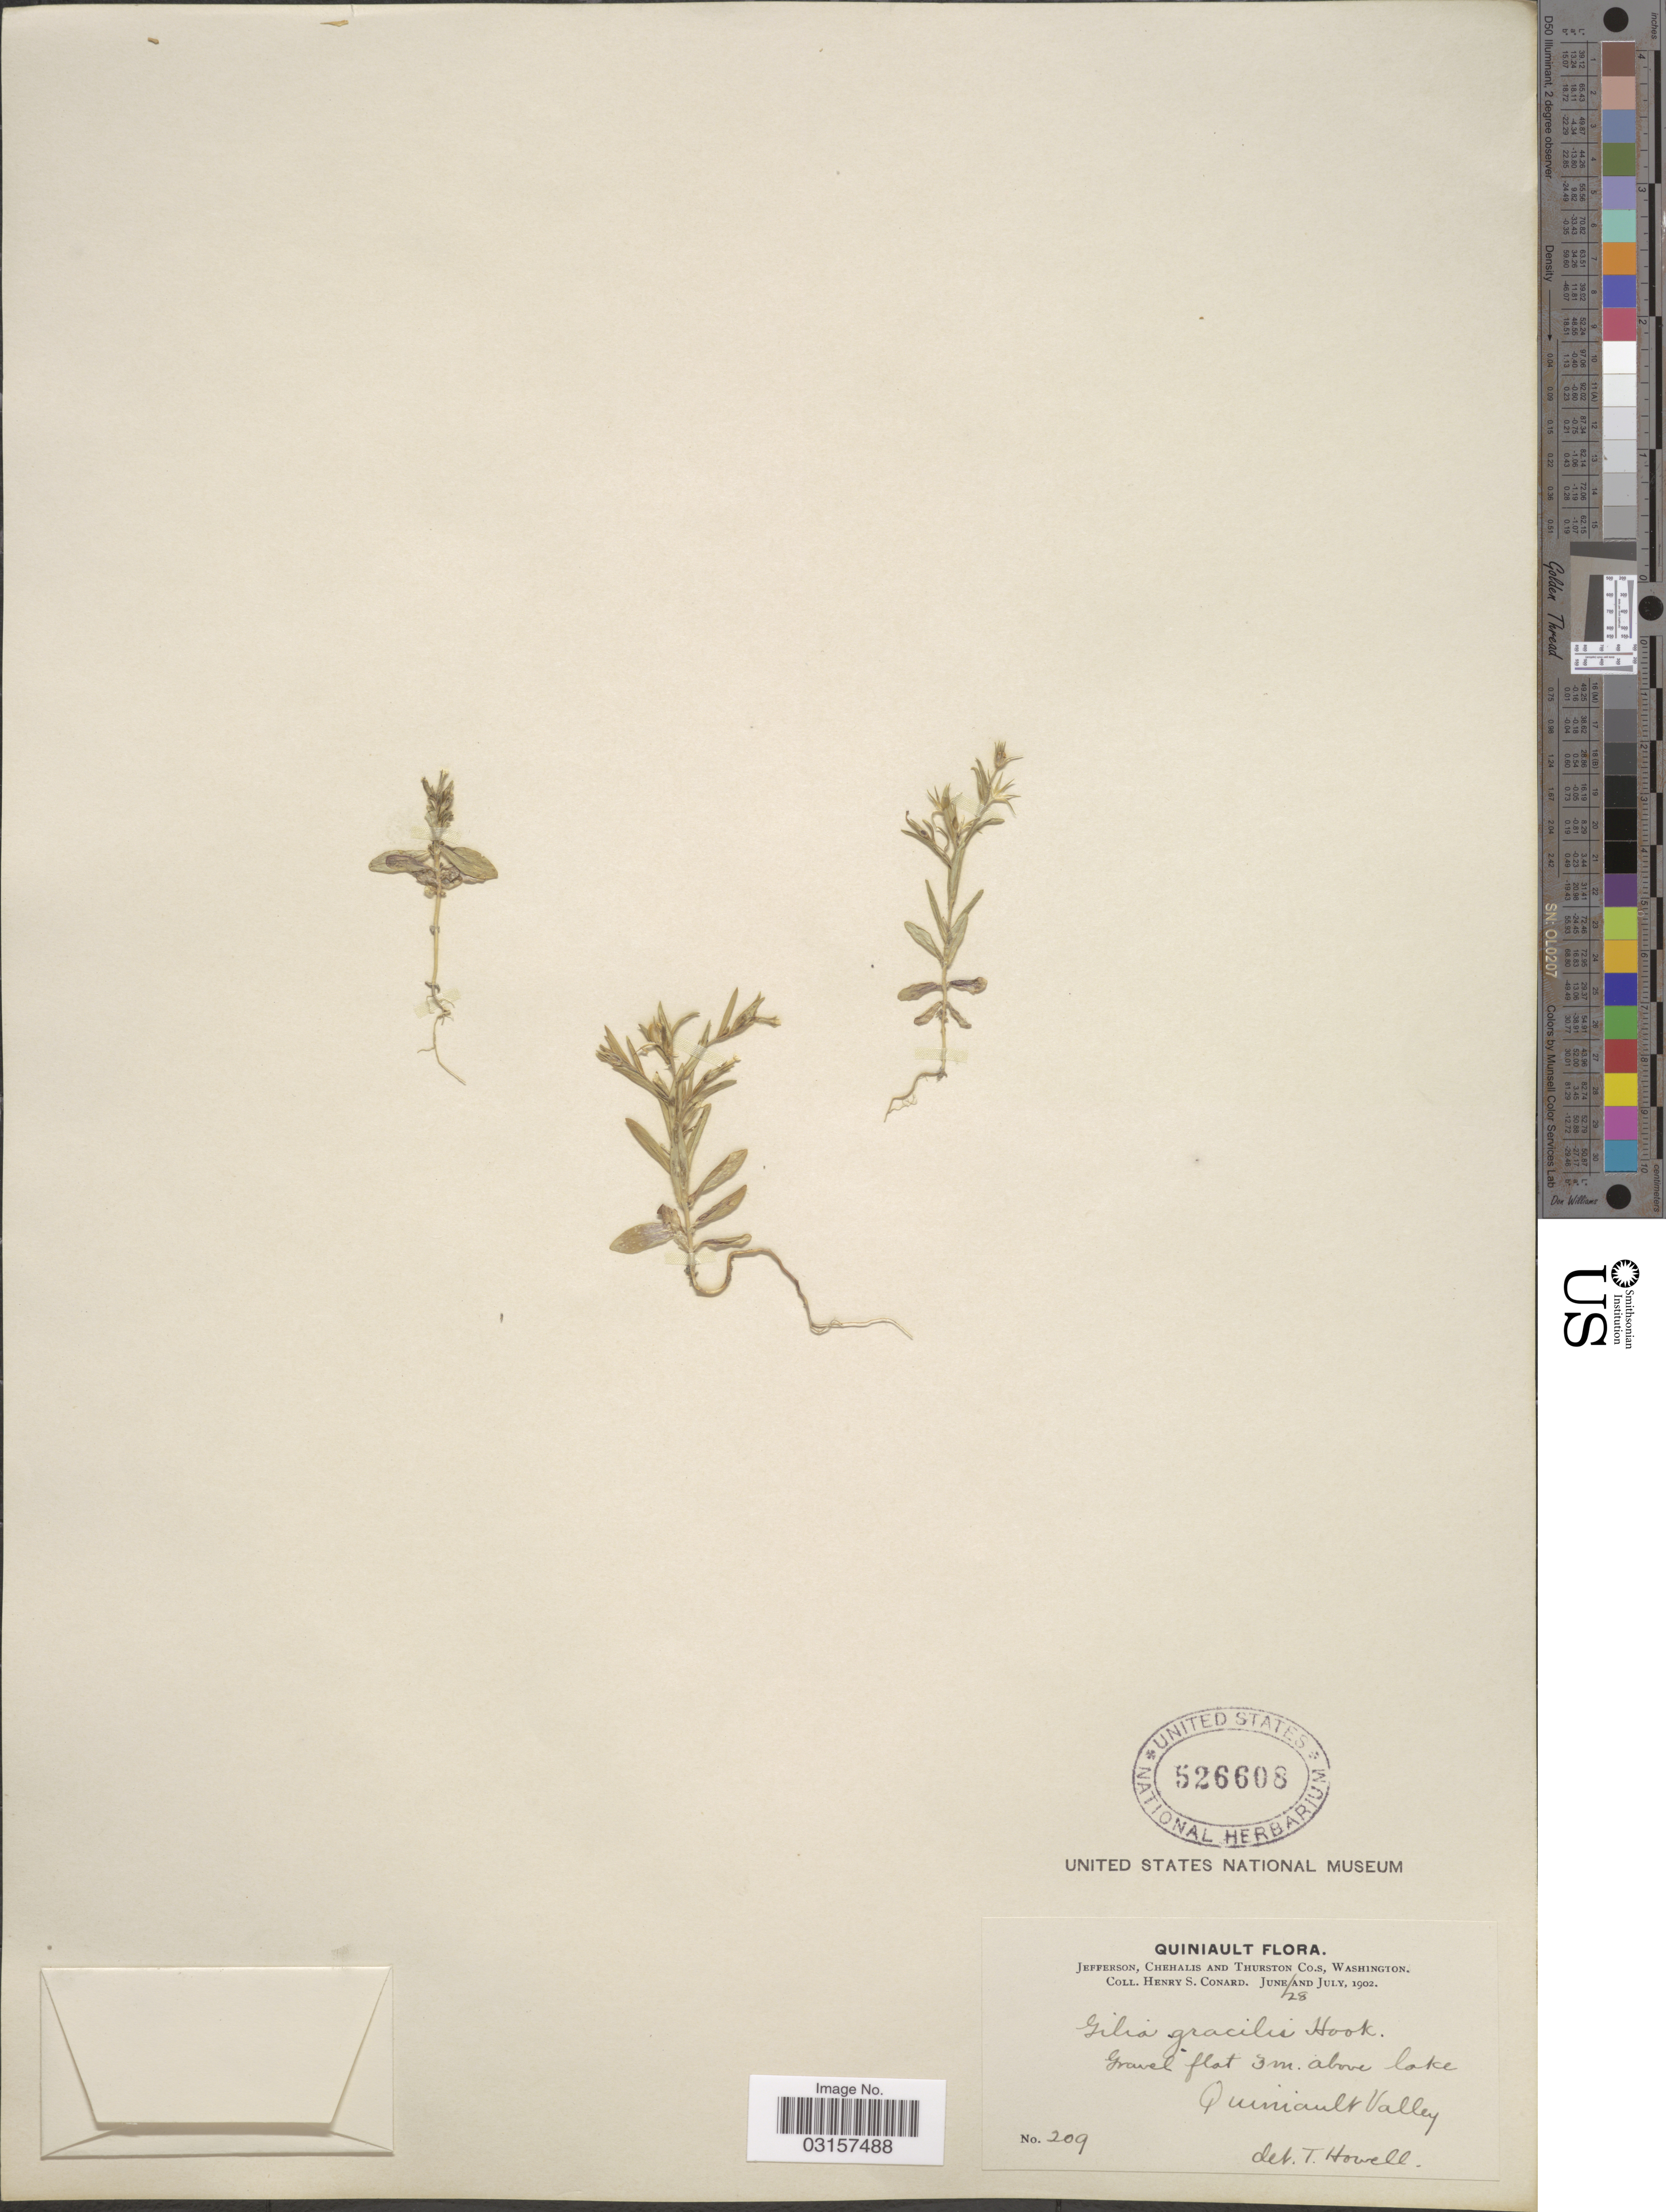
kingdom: Plantae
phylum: Tracheophyta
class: Magnoliopsida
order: Ericales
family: Polemoniaceae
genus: Microsteris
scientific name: Microsteris gracilis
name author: (Hook.) Greene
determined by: (US) Smithsonian Institution - National Museum of Natural History - Department of Botany (UNITED STATES)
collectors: H. S. Conard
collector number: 209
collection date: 1902-06-28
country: United States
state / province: Washington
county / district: Thurston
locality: Quiniault, Jefferson, Chehalis and Thurston Co.s, above lake Quiniault Valley.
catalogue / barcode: US 526608